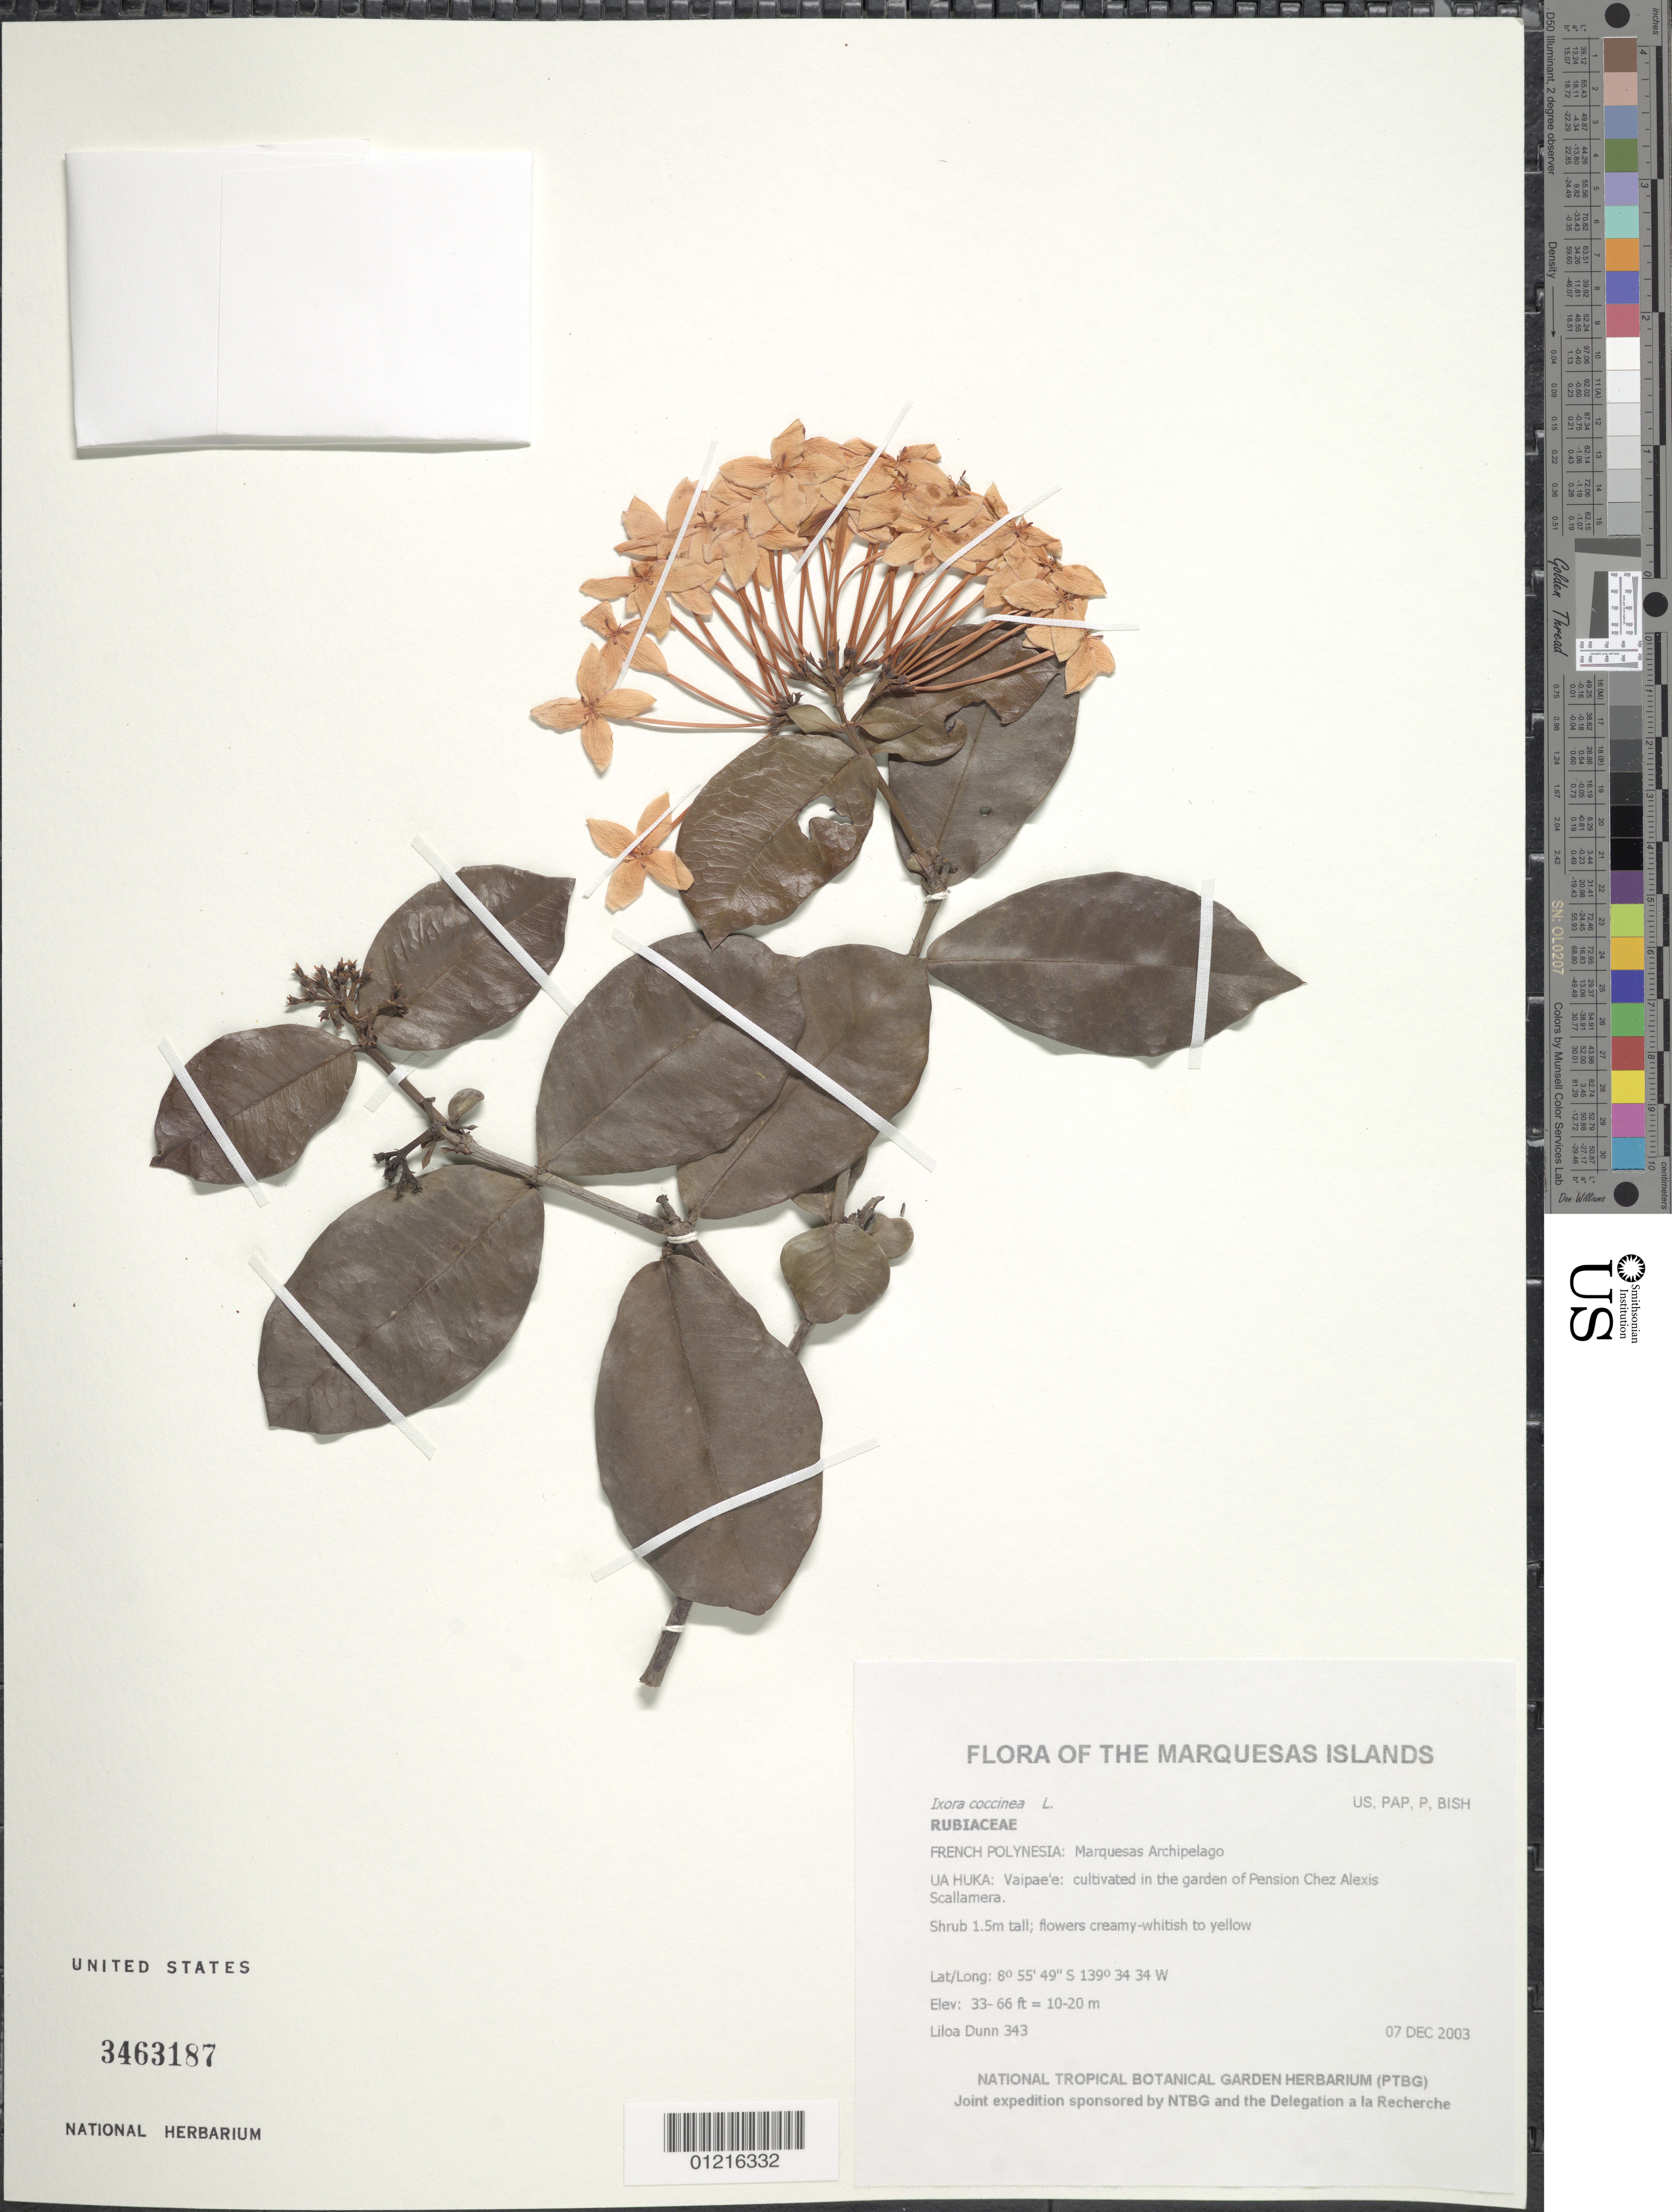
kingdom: Plantae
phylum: Tracheophyta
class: Magnoliopsida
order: Gentianales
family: Rubiaceae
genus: Ixora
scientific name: Ixora coccinea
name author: L.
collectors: L. Dunn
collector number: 343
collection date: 2003-12-07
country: French Polynesia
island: Ua Huka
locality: Vaipae'e: cultivated in the garden of Pension Chez Alexis Scallamera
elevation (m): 10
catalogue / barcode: US 3463187